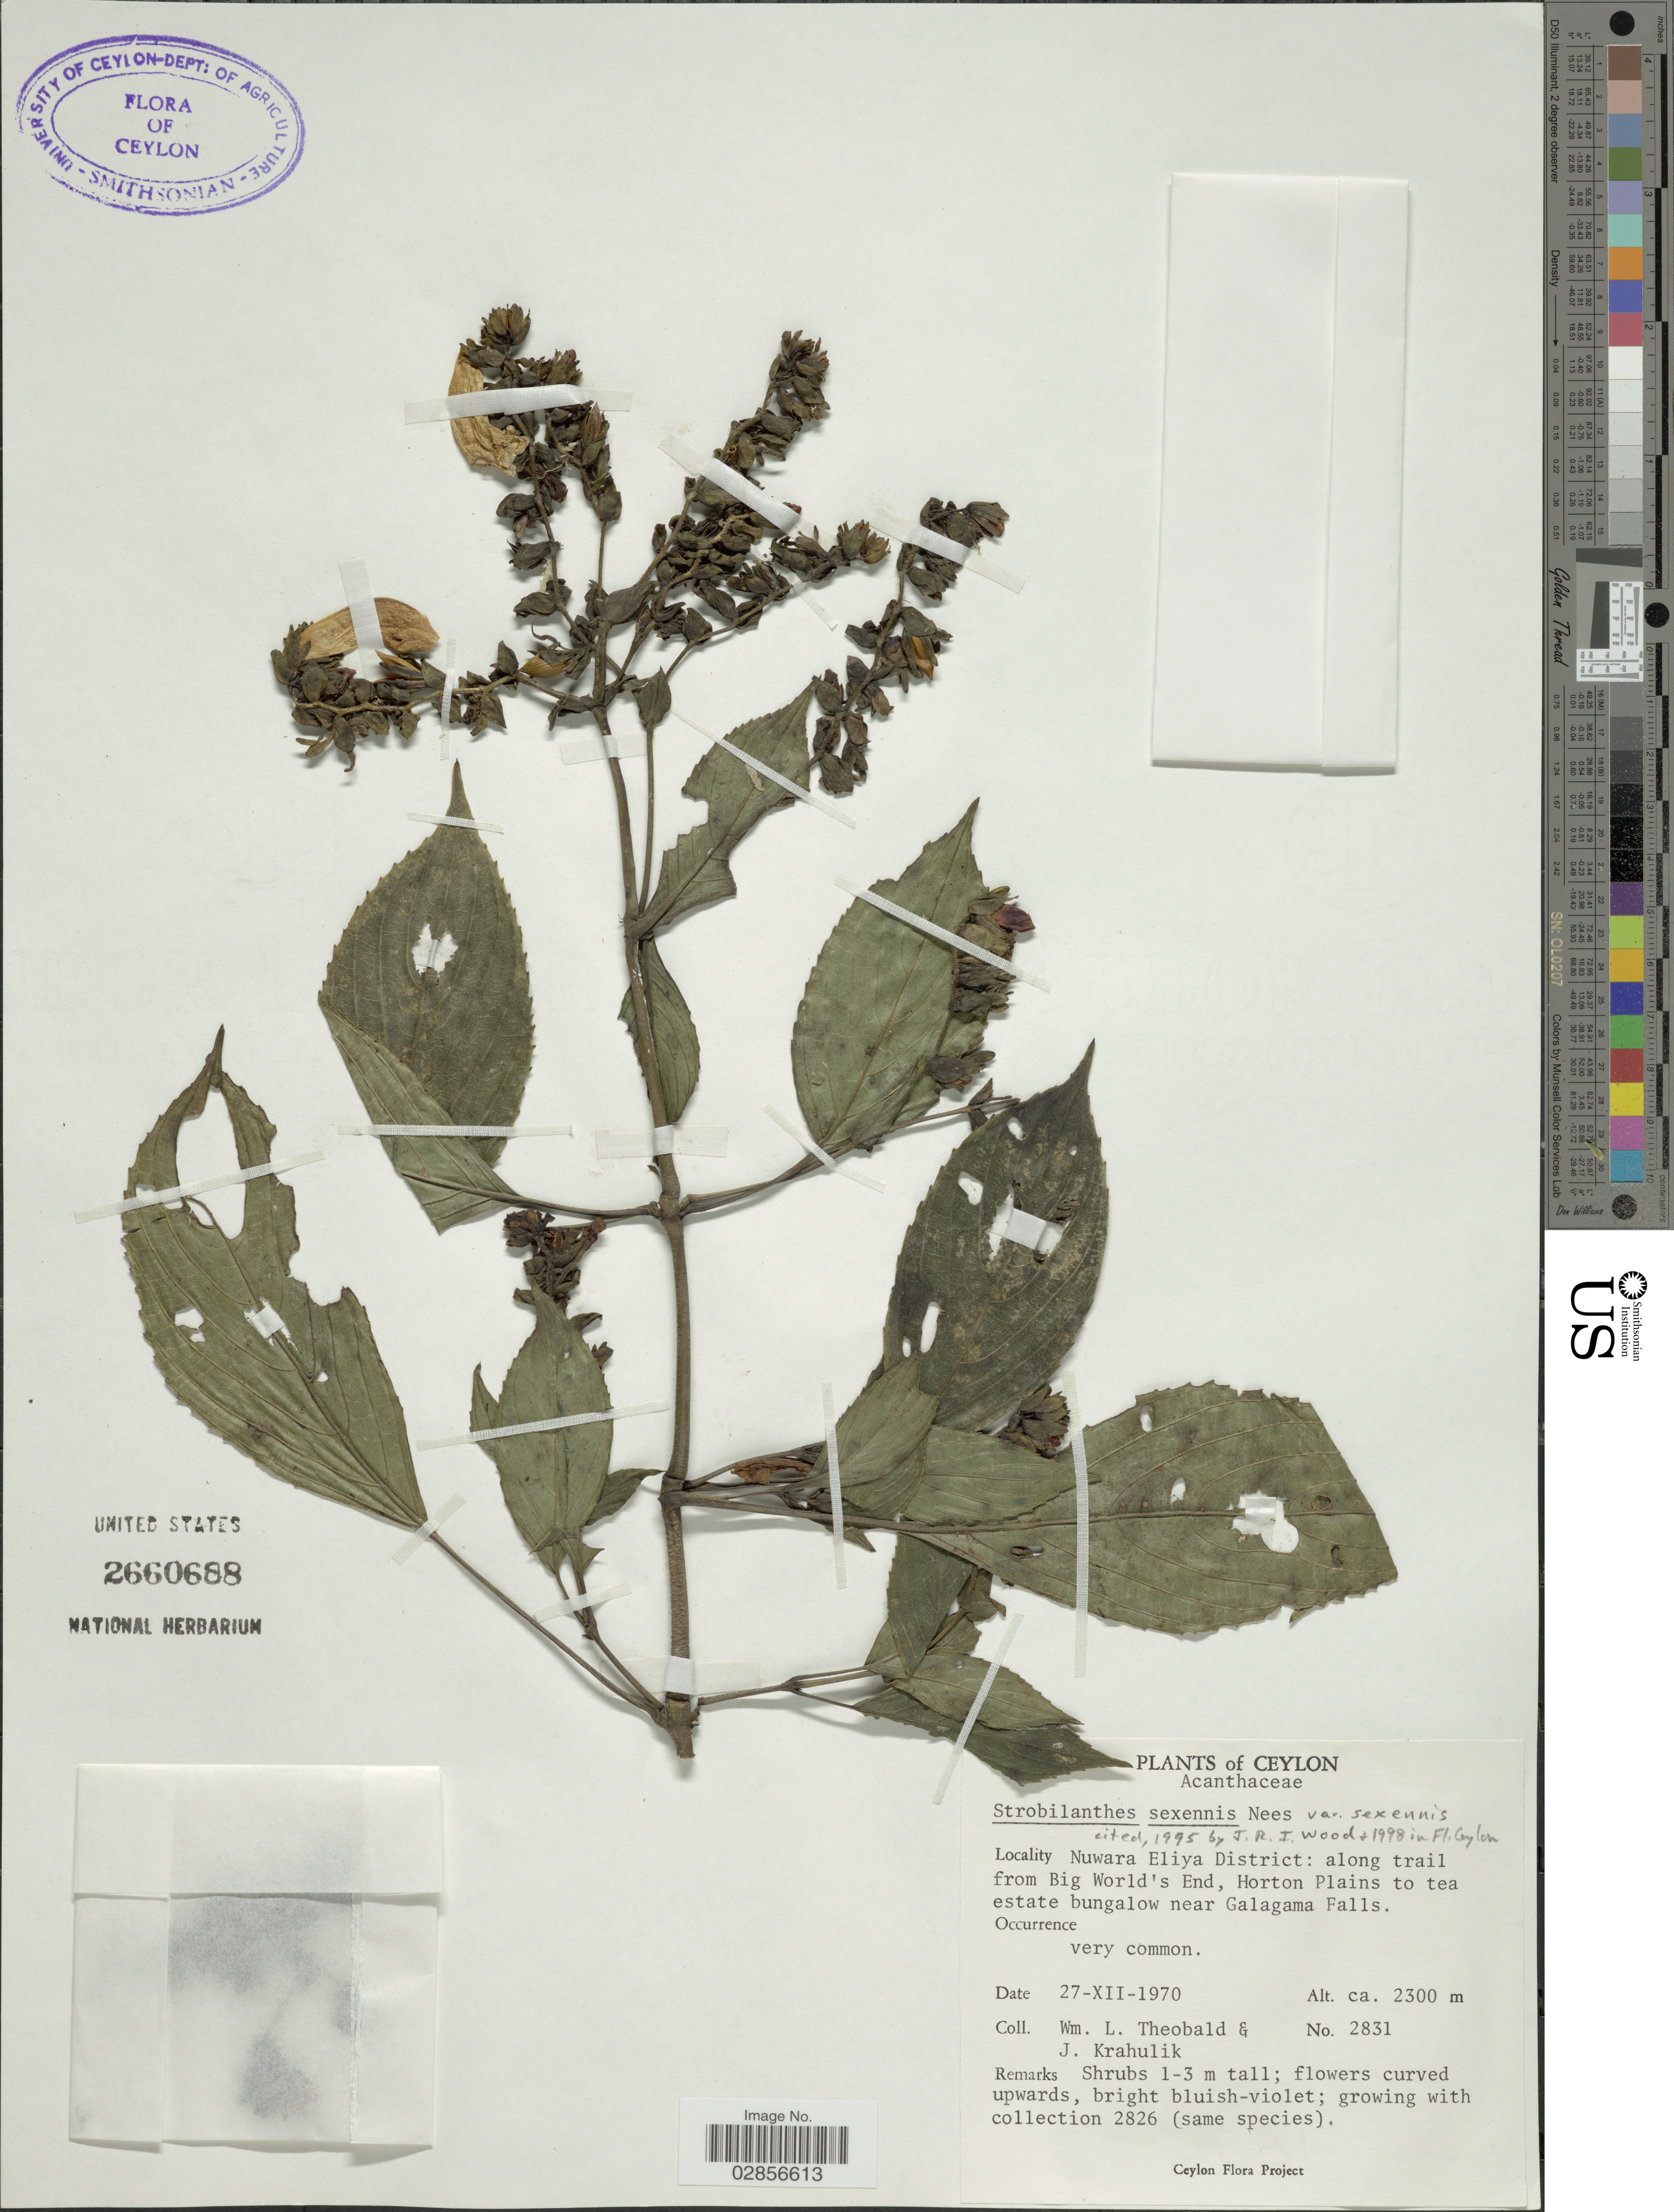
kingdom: Plantae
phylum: Tracheophyta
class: Magnoliopsida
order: Lamiales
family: Acanthaceae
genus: Strobilanthes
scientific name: Strobilanthes sexennis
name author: Bedd.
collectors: W. L. Theobald & J. Krahulik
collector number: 2831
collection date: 1970-12-27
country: Sri Lanka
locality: Ceylon, Nuwara Eliya District: along trail from Big World's End, Horton Plains to tea estate bungalow near Galagama Falls.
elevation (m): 2300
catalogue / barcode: US 2660688